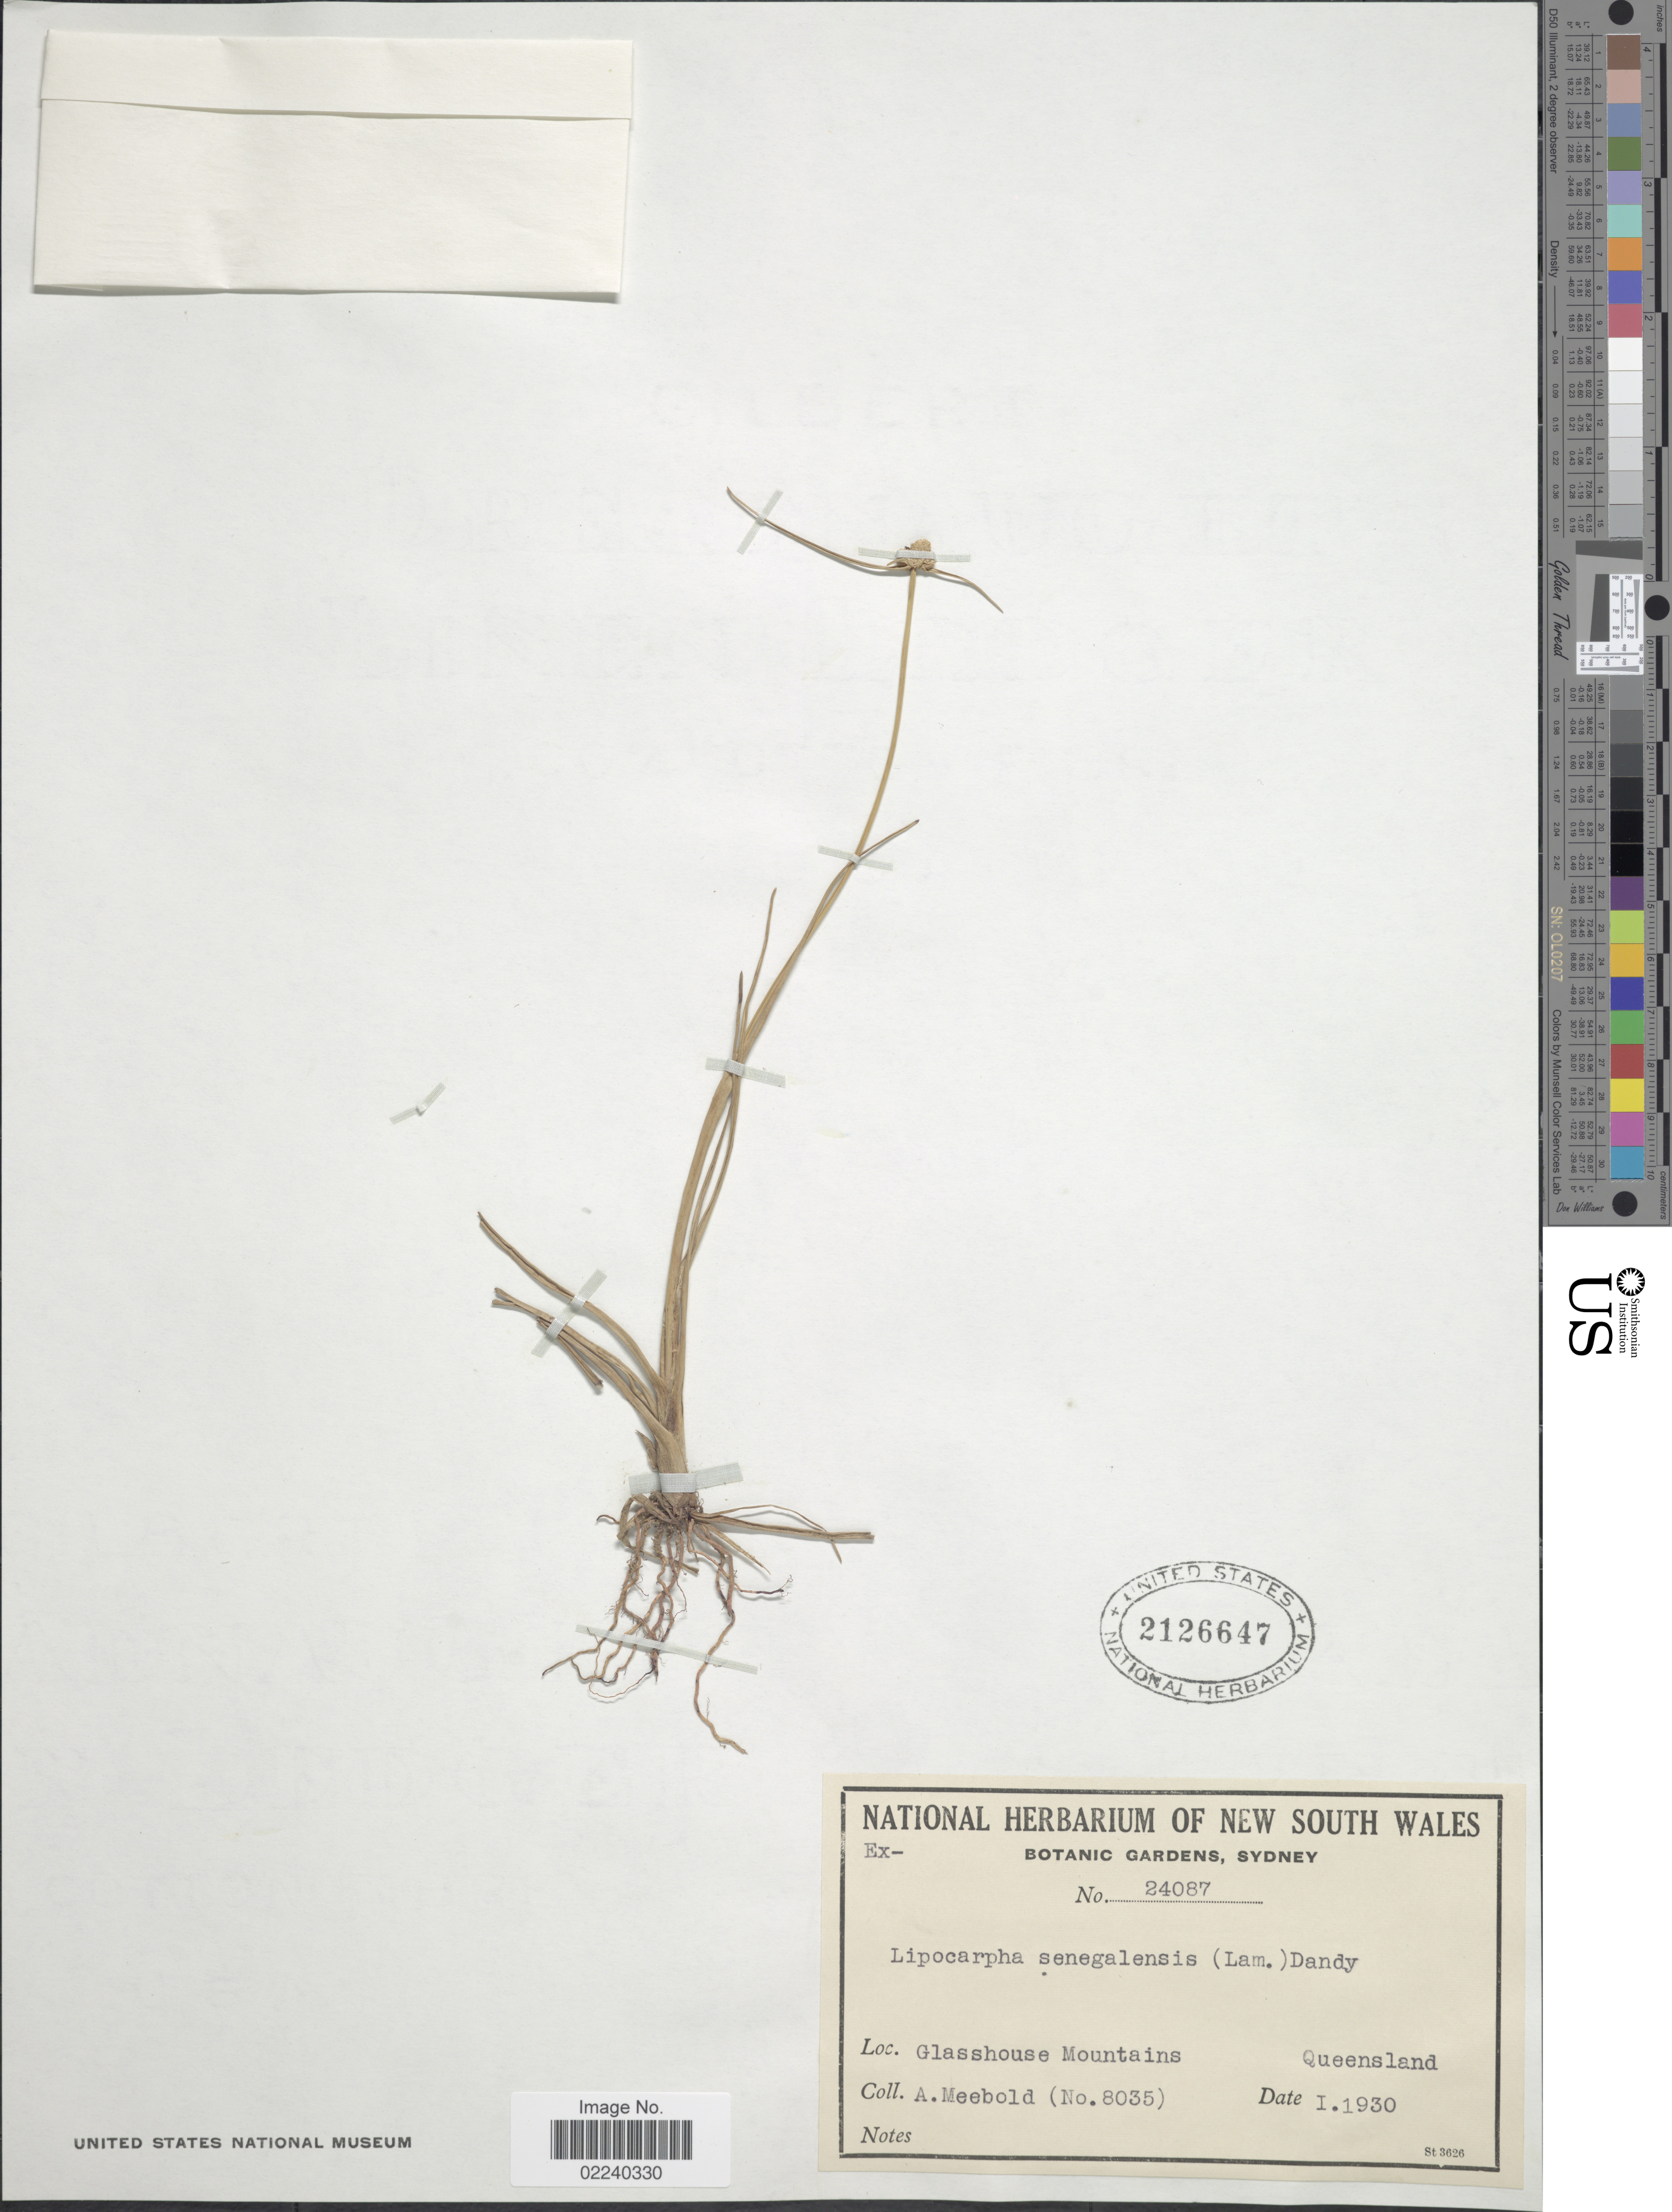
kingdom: Plantae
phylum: Tracheophyta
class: Liliopsida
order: Poales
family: Cyperaceae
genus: Cyperus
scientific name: Cyperus albescens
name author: (Steud.) Larridon & Govaerts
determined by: Strong, M. T., (US), Smithsonian Institution - National Museum of Natural History (UNITED STATES)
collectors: A. Meebold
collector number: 8035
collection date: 1930-01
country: Australia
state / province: Queensland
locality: Glasshouse Mountains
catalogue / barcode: US 2126647